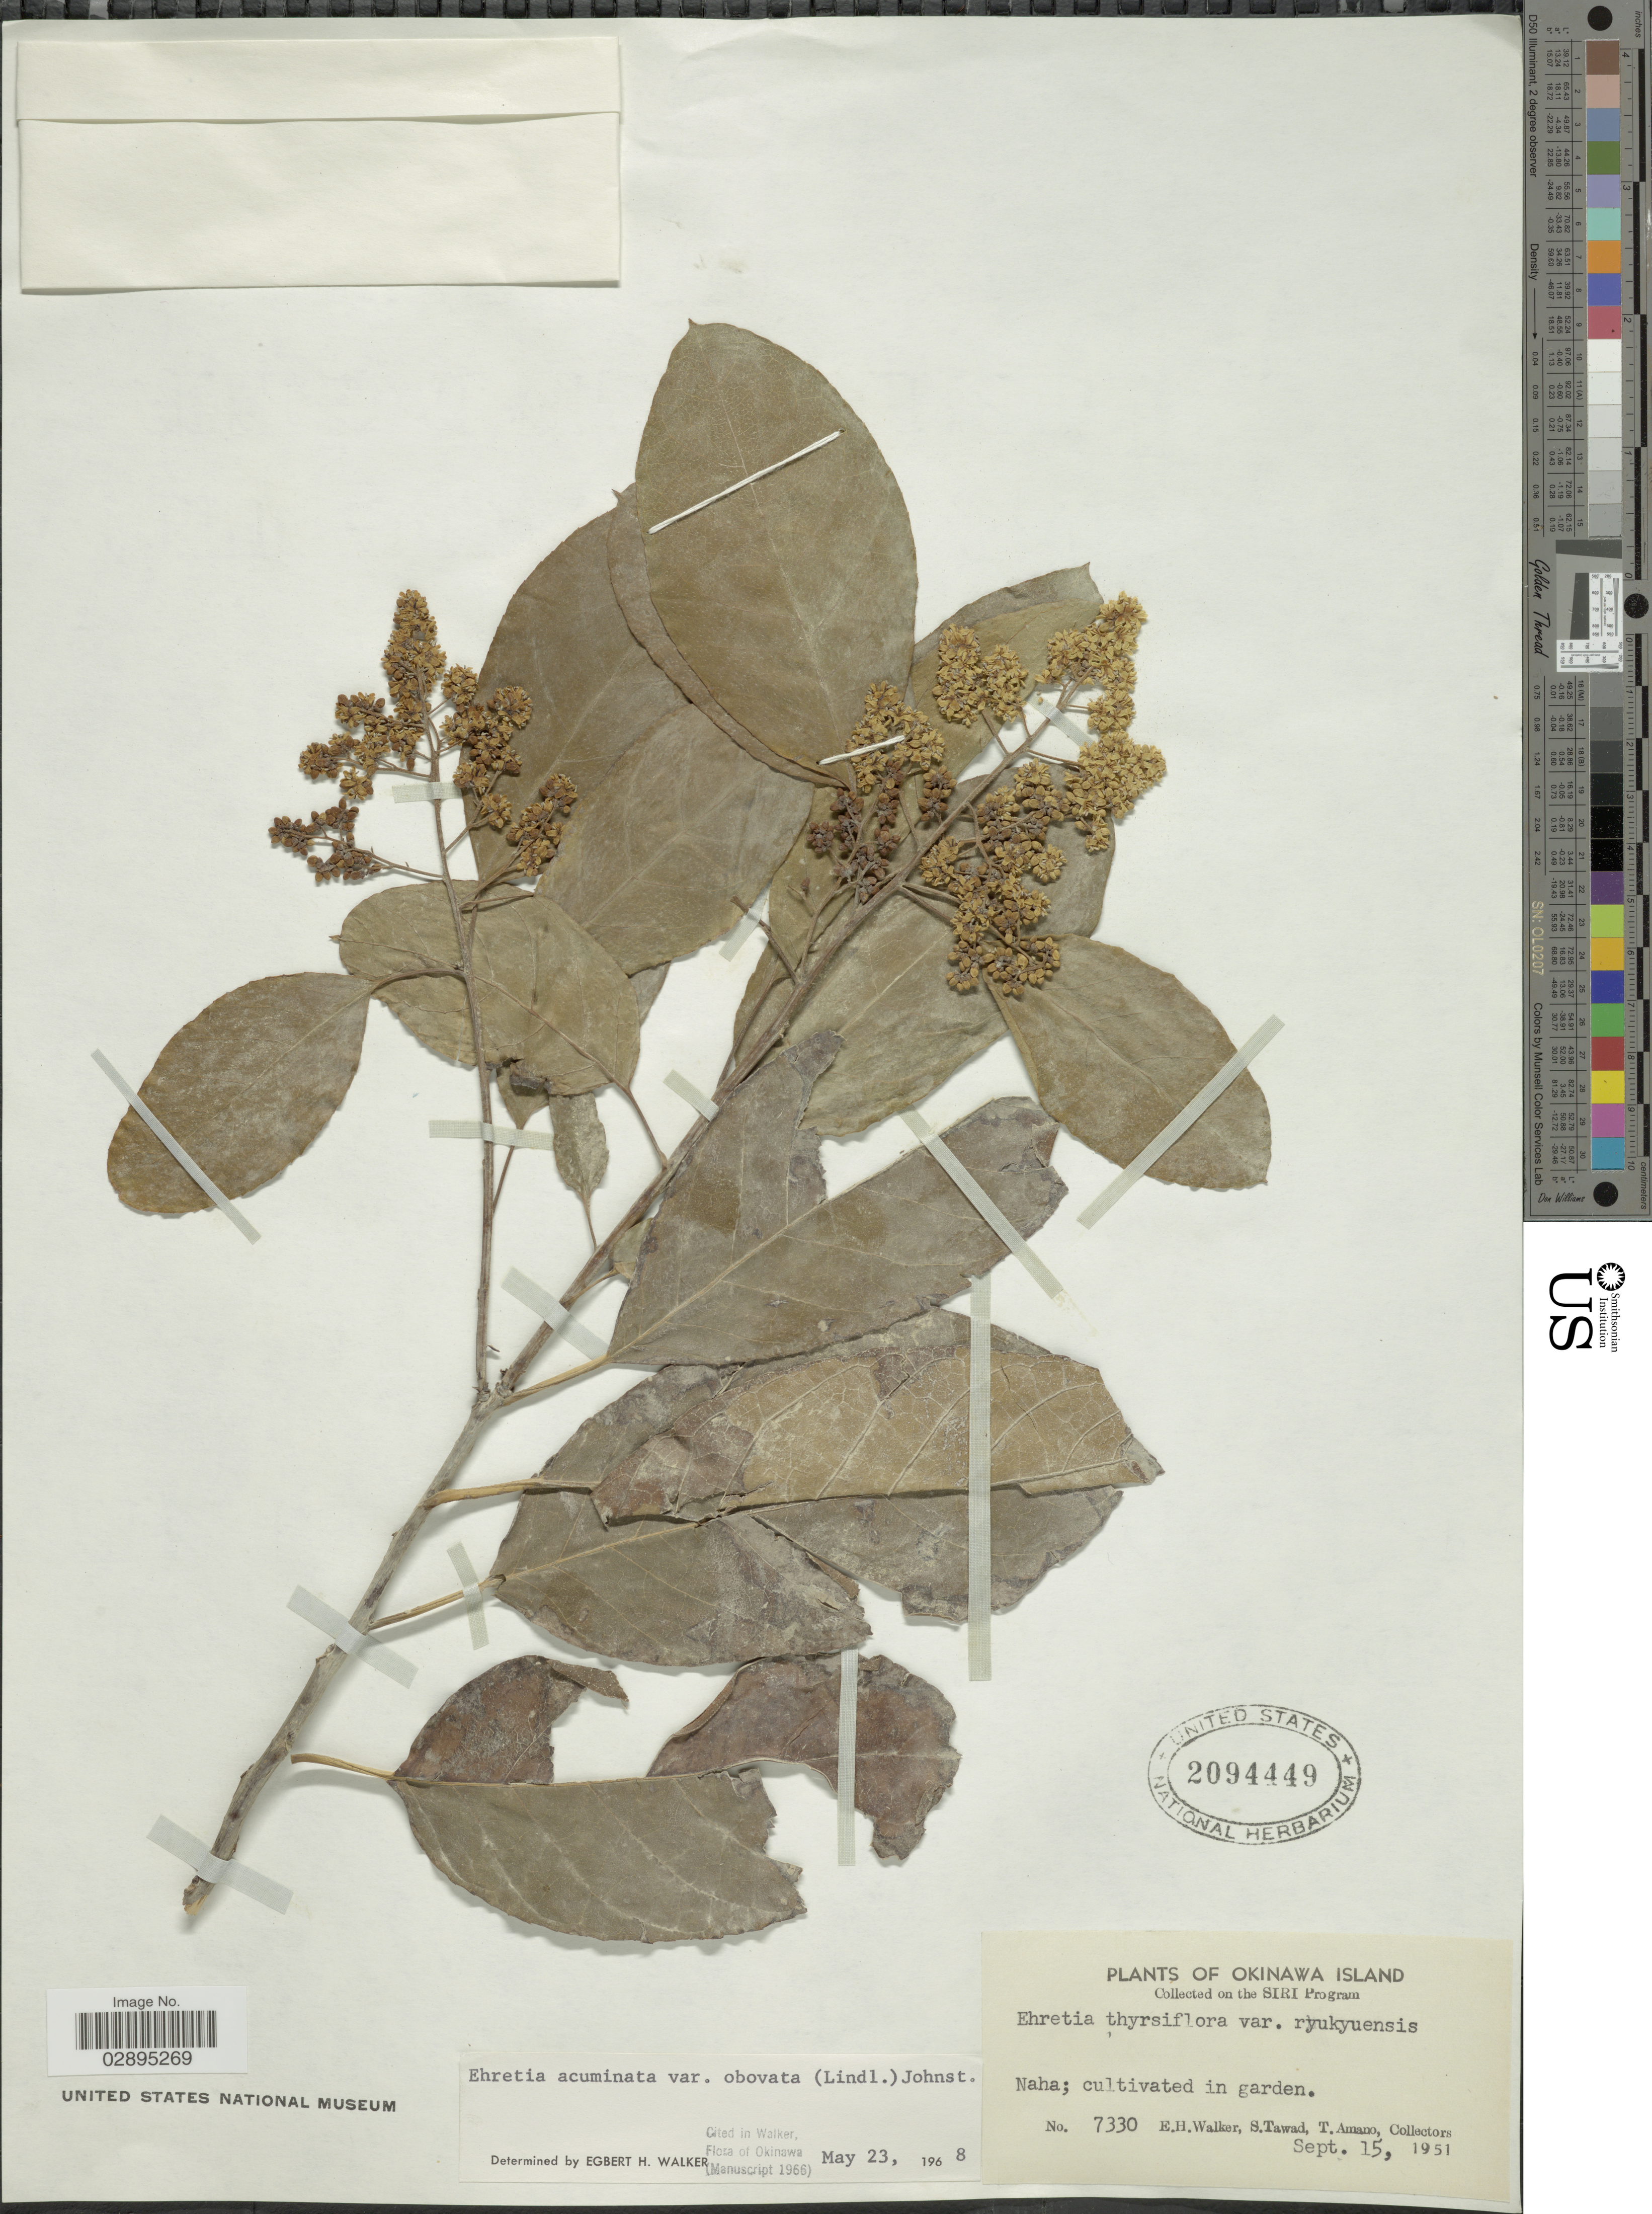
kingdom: Plantae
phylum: Tracheophyta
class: Magnoliopsida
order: Boraginales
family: Ehretiaceae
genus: Ehretia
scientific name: Ehretia acuminata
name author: R. Br.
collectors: E. H. Walker, S. Tawad & T. Amano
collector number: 7330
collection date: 1951-09-15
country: Japan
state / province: Okinawa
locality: Naha. Cultiavted in garden.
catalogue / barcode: US 2094449